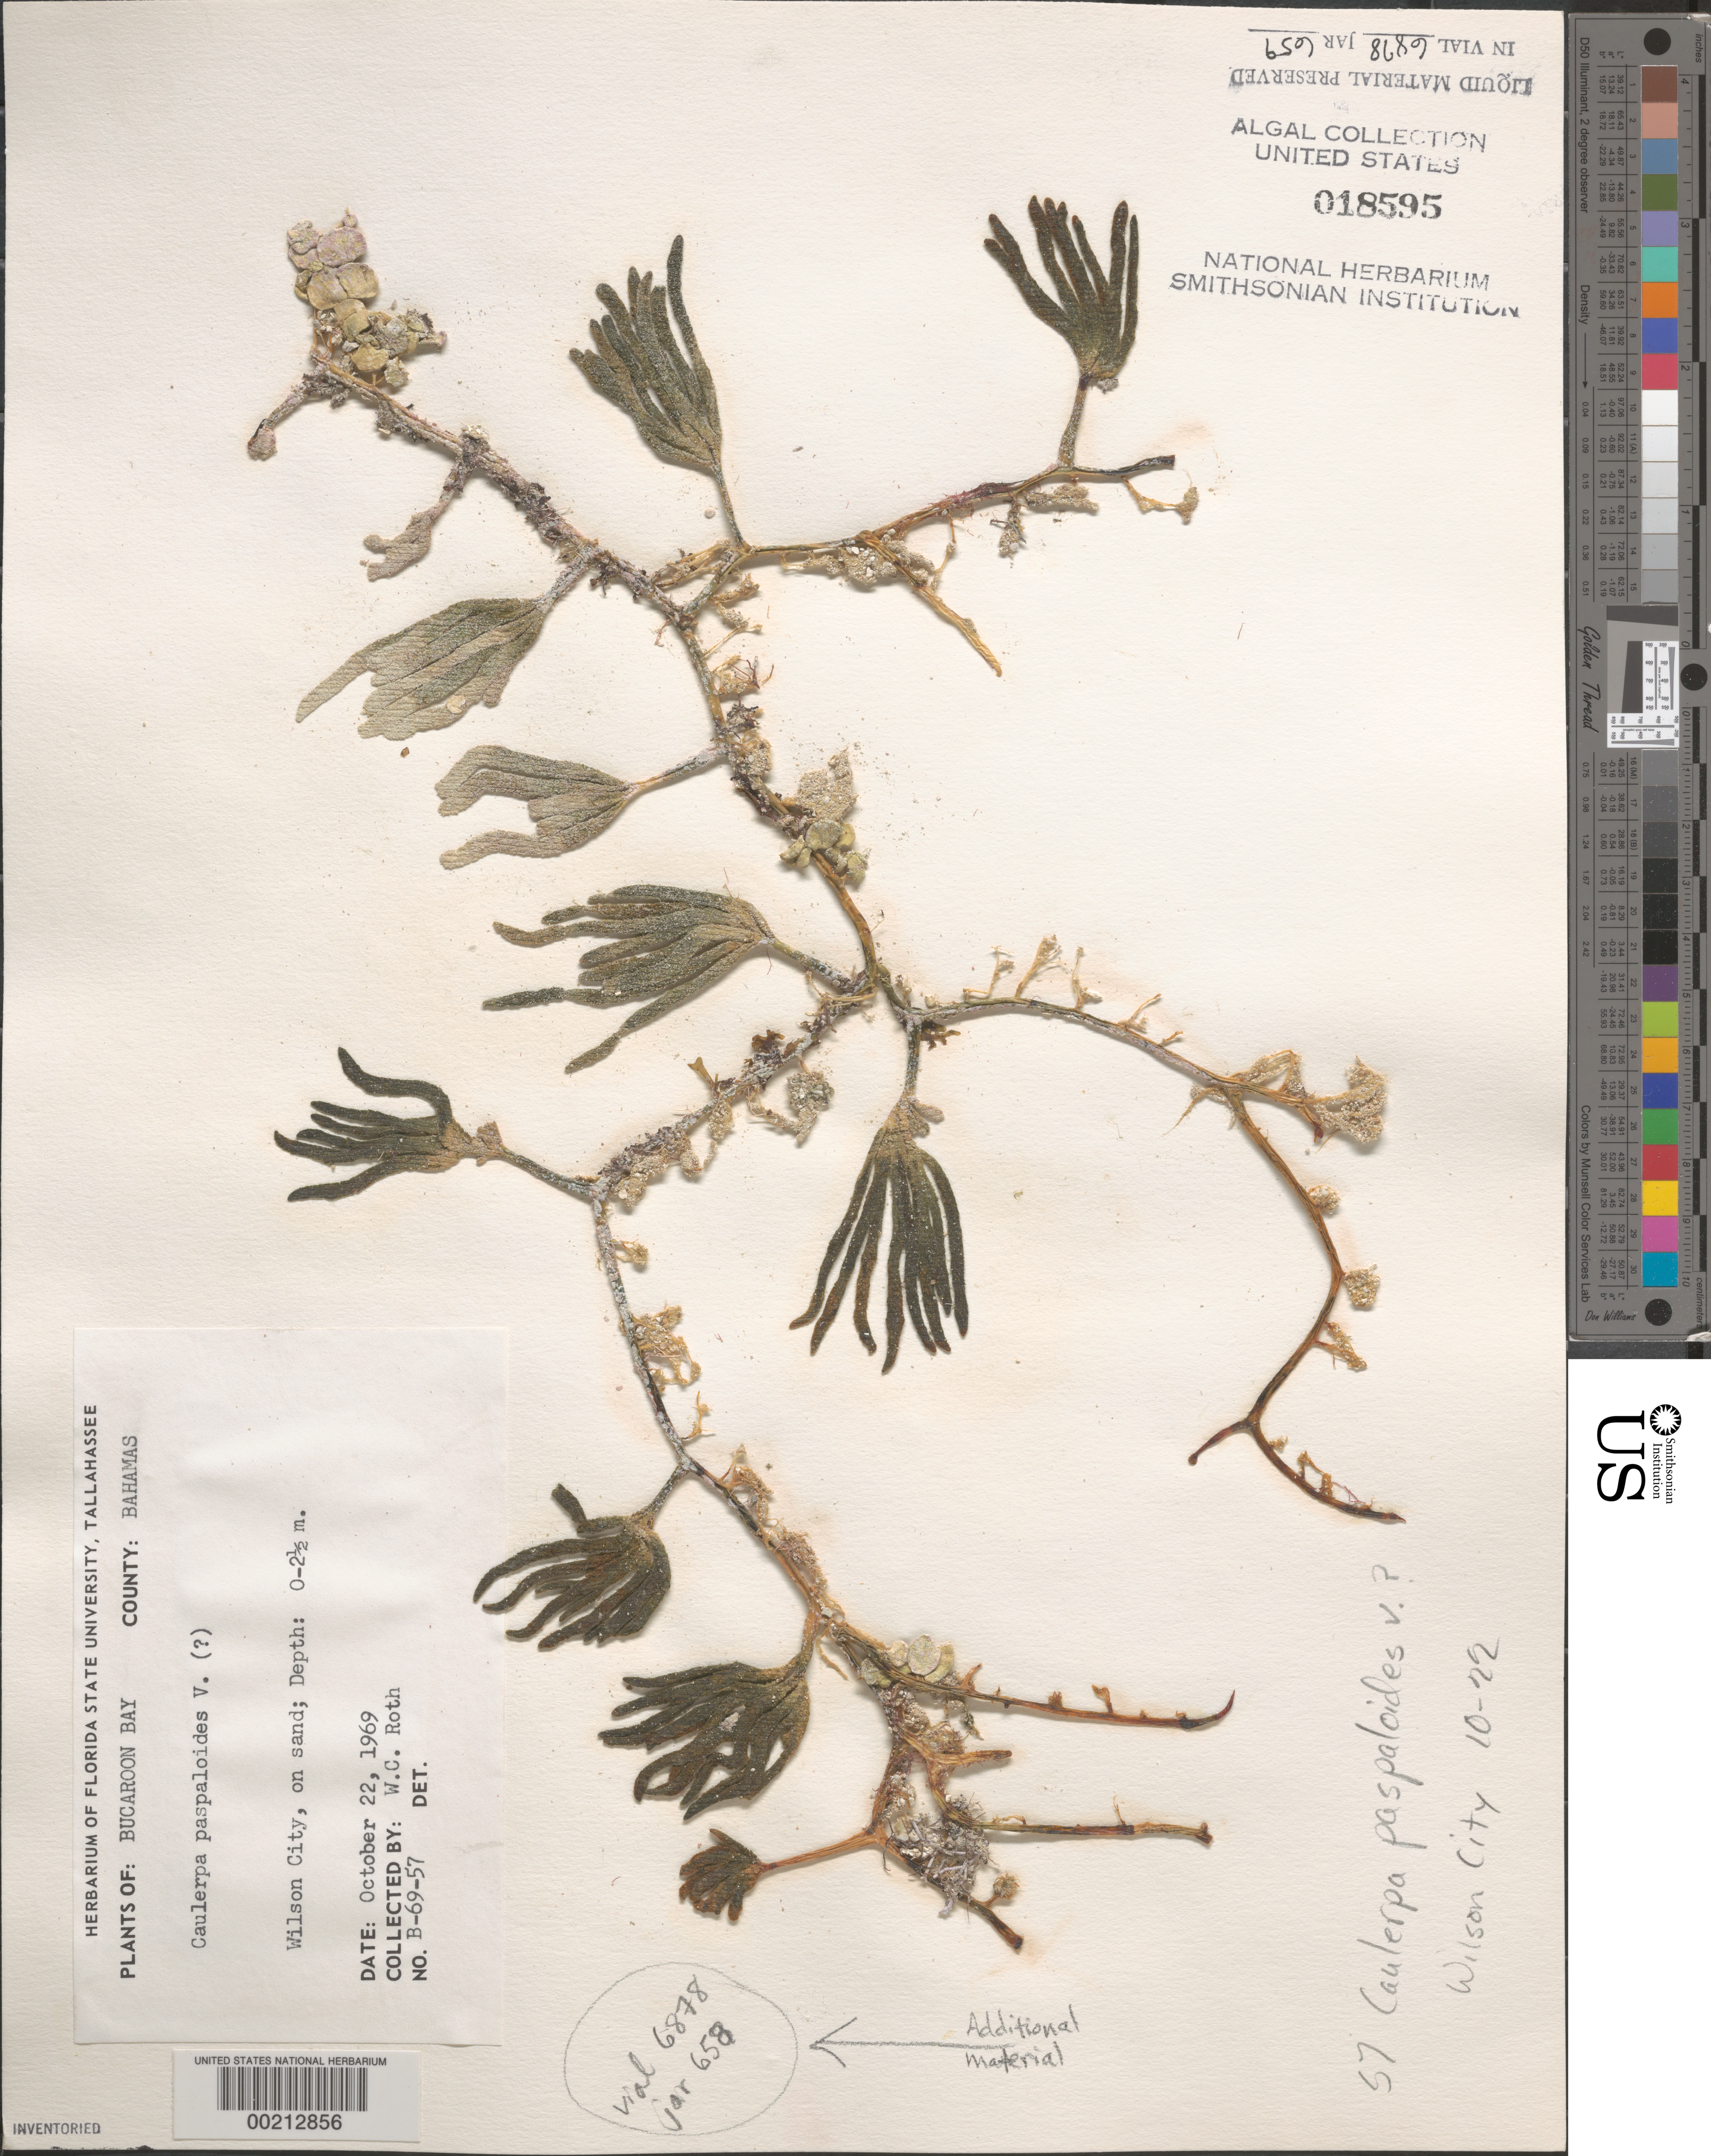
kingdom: Plantae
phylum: Chlorophyta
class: Ulvophyceae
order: Bryopsidales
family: Caulerpaceae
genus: Caulerpa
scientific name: Caulerpa paspaloides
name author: (Bory) Grev.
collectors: W. C. Roth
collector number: B-69-57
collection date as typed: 22 Oct 1969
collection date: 1969-10-22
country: Bahamas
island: Great Abaco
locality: Wilson City, Buckaroon Bay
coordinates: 26 22'00" N, 77 02'00" W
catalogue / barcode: US 18595